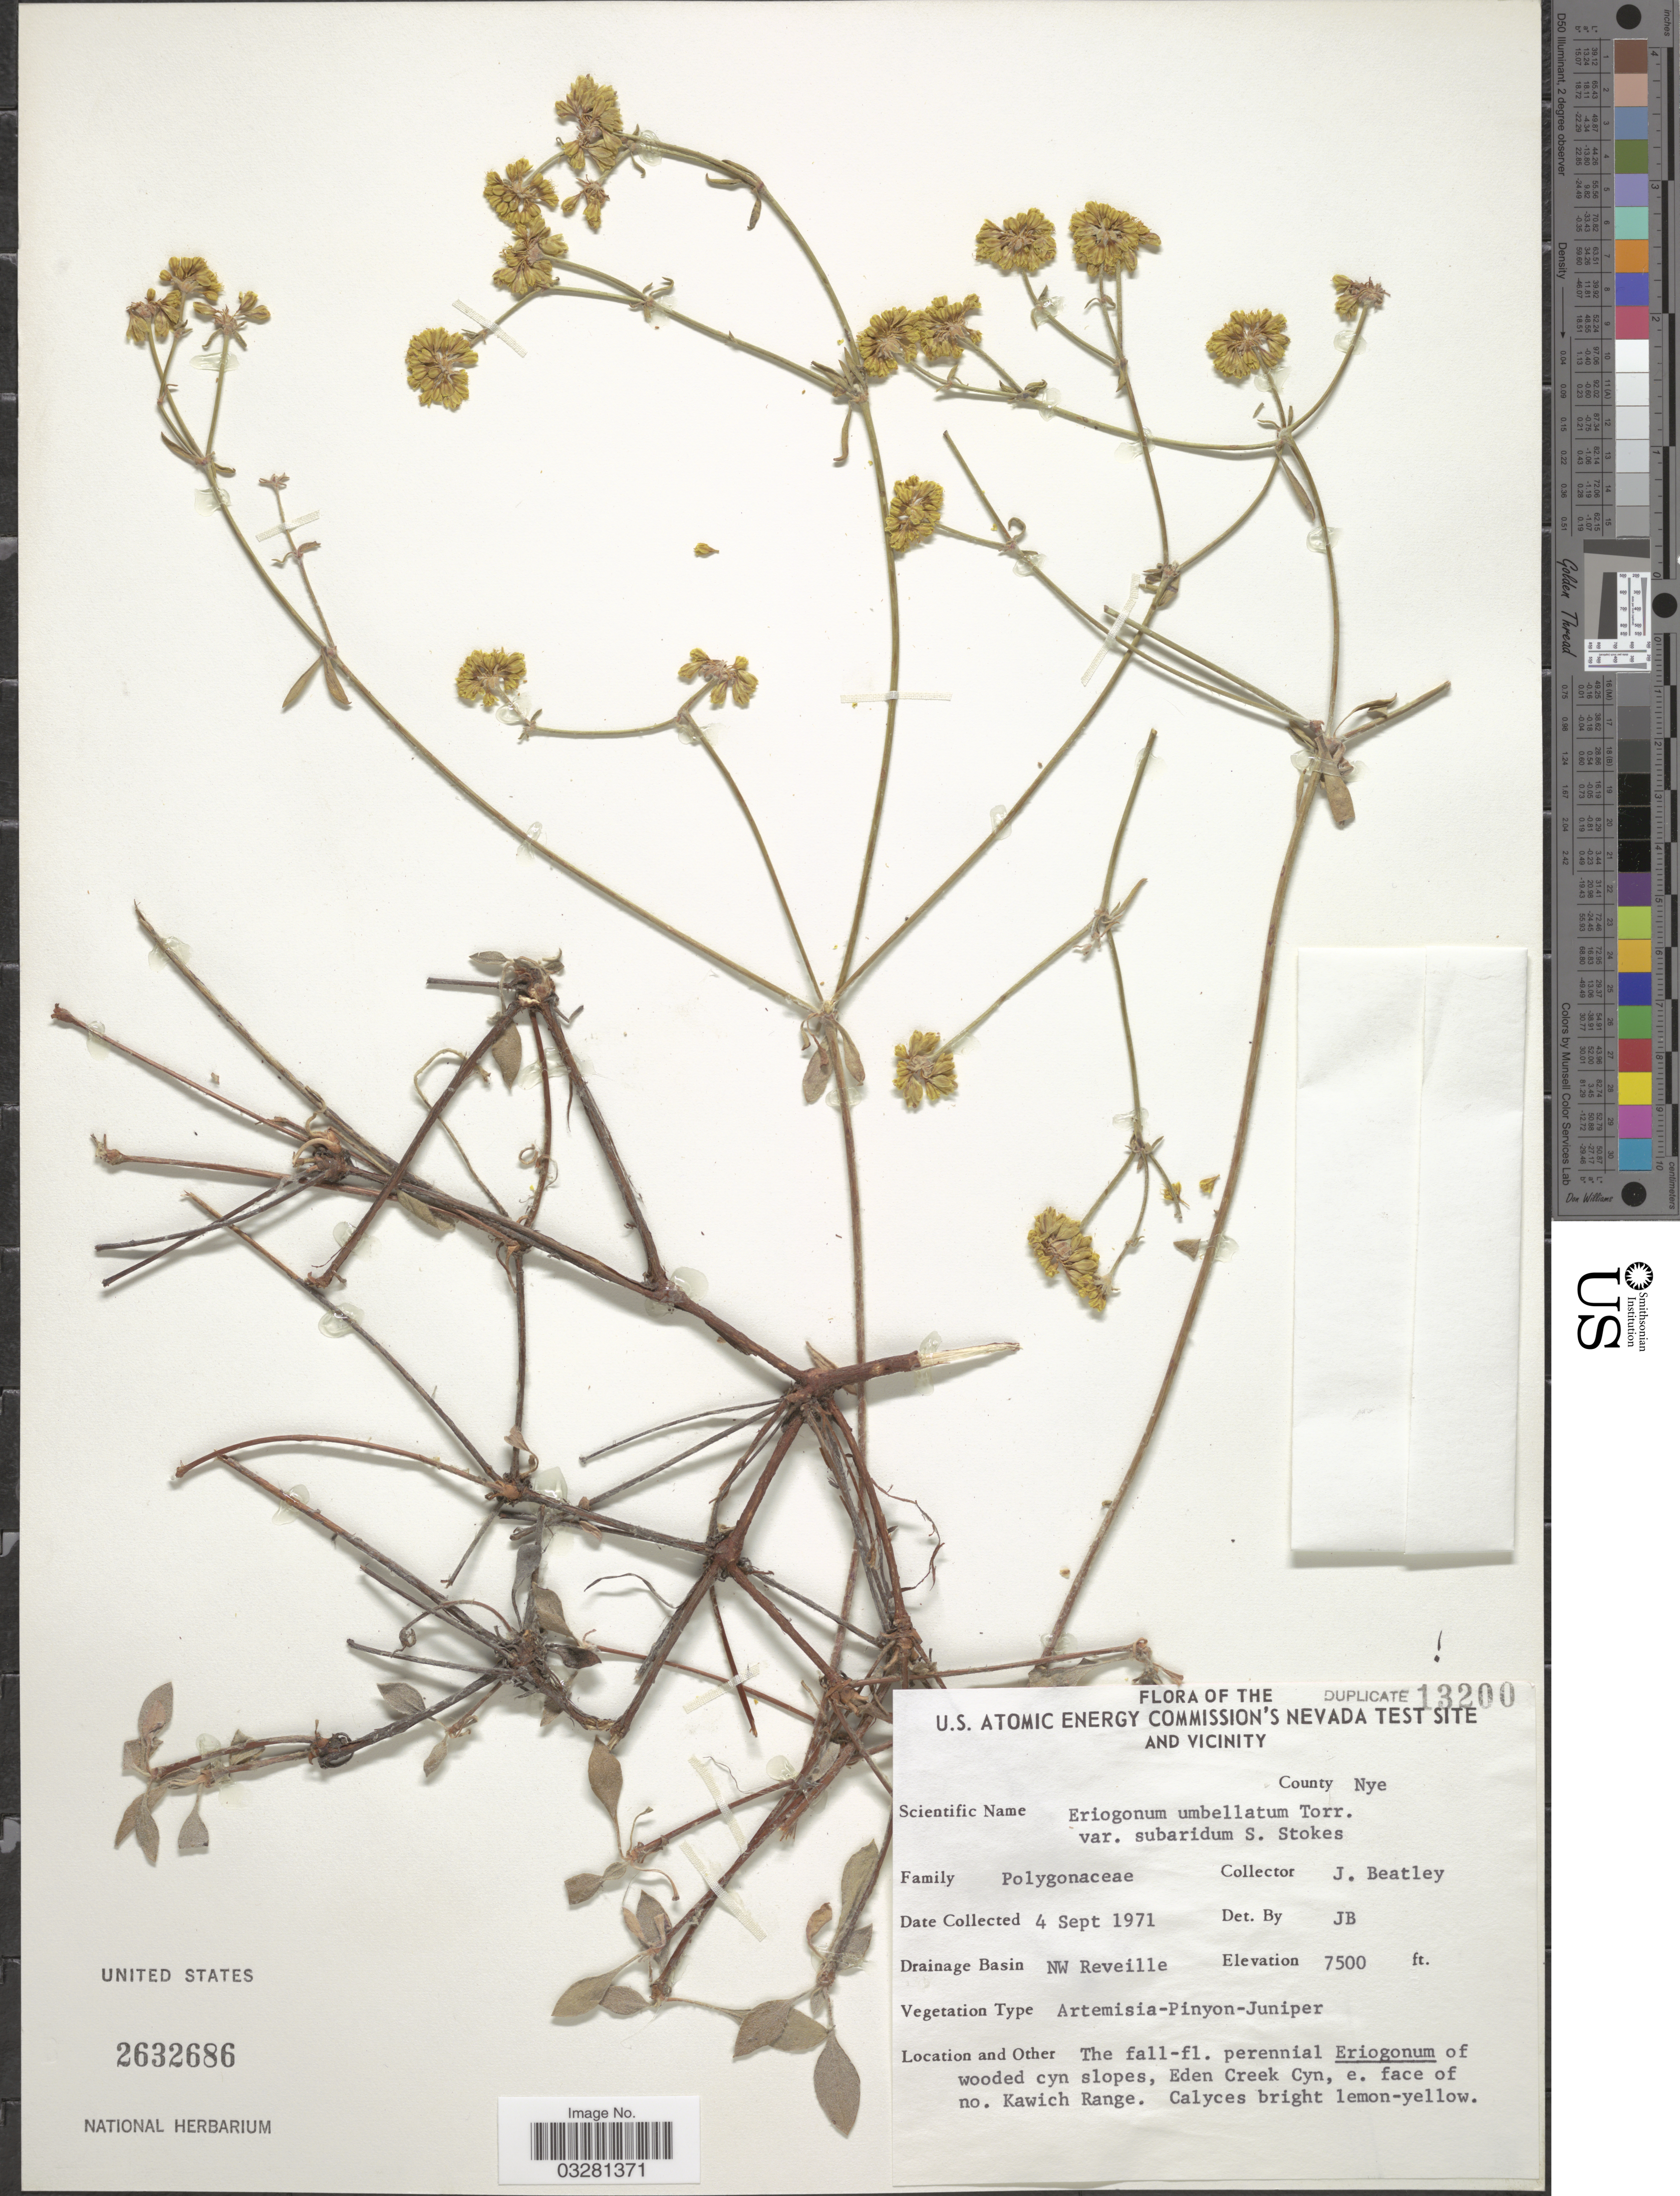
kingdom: Plantae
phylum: Tracheophyta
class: Magnoliopsida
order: Caryophyllales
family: Polygonaceae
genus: Eriogonum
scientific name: Eriogonum umbellatum var. umbellatum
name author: Torr.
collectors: J. C. Beatley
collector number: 13200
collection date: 1971-09-04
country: United States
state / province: Nevada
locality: U. S. Atomic Energy Commission's Nevada Test Site and Vicinity. County Nye. Drainage Basin NW Reveille. Eden Creek Cyn, e. face of no. Kawich Range.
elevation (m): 2286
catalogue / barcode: US 2632686